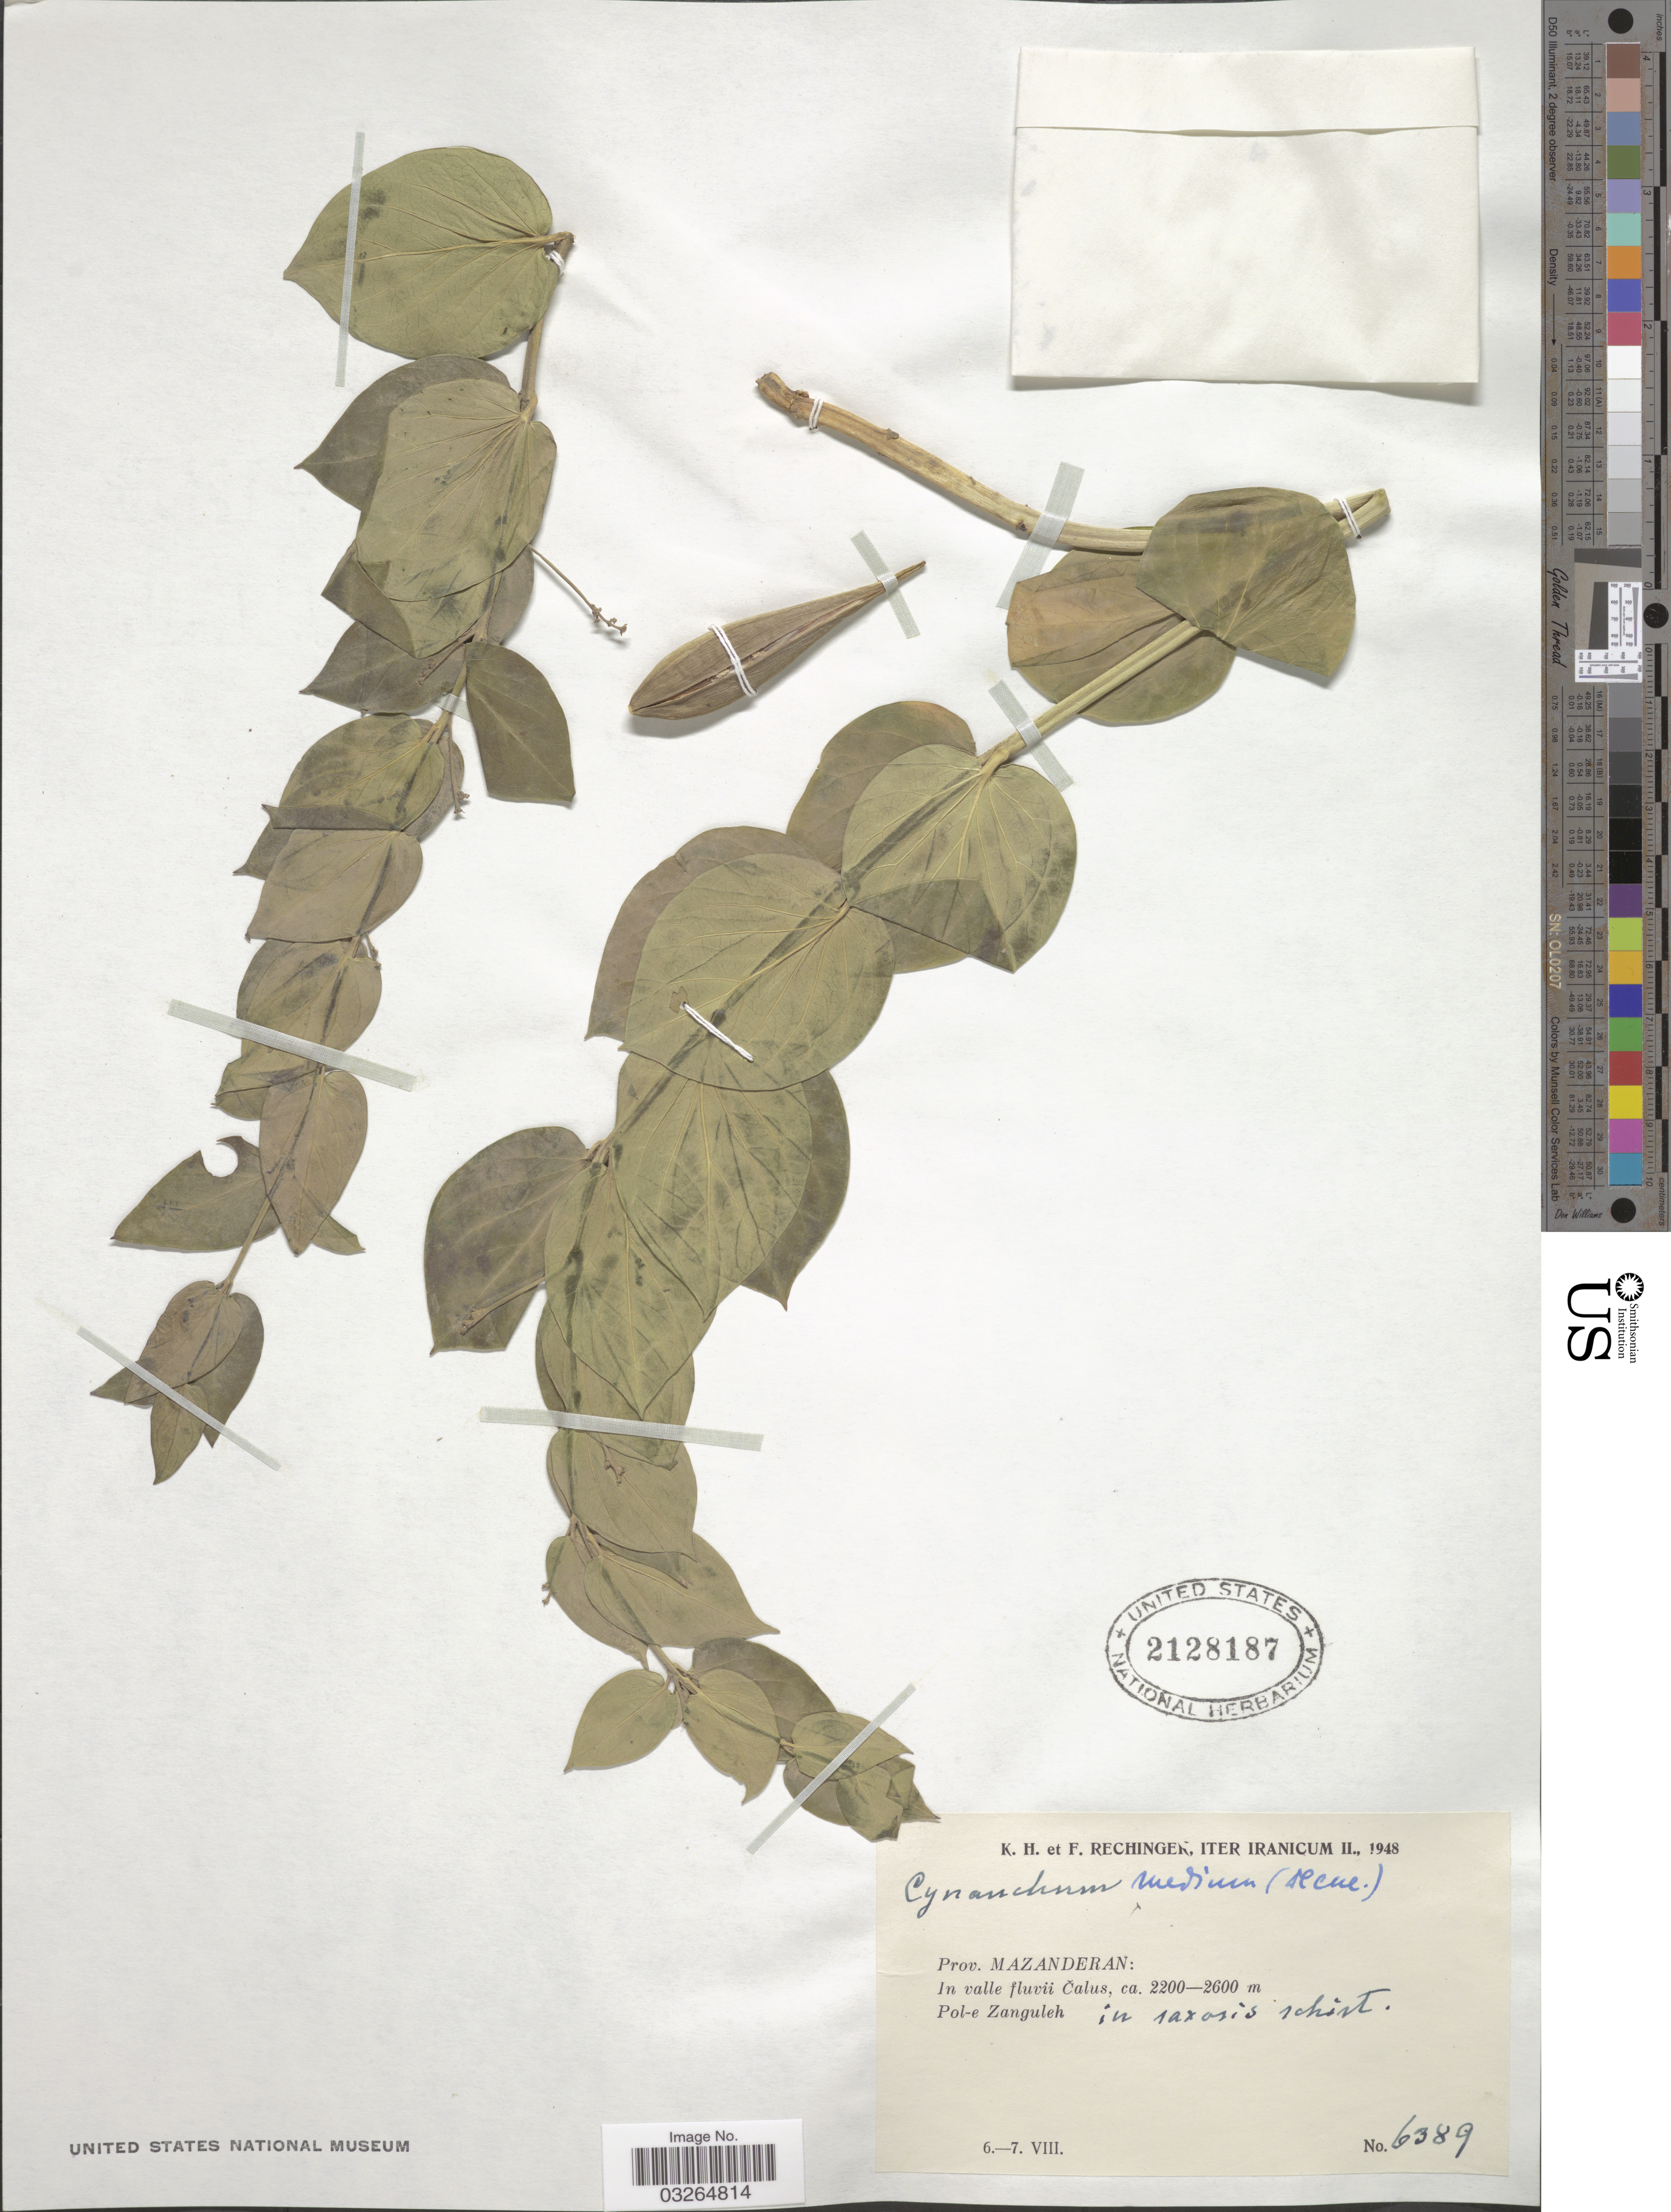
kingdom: Plantae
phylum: Tracheophyta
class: Magnoliopsida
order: Gentianales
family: Apocynaceae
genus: Cynanchum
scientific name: Cynanchum medium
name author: R. Br.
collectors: K. H. Rechinger & F. Rechinger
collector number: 6389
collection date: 1948-08-06/1948-08-07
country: Iran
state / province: Mazandaran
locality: In valle fluvii Čalus. Pol-e Zanguleh.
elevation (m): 2200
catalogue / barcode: US 2128187